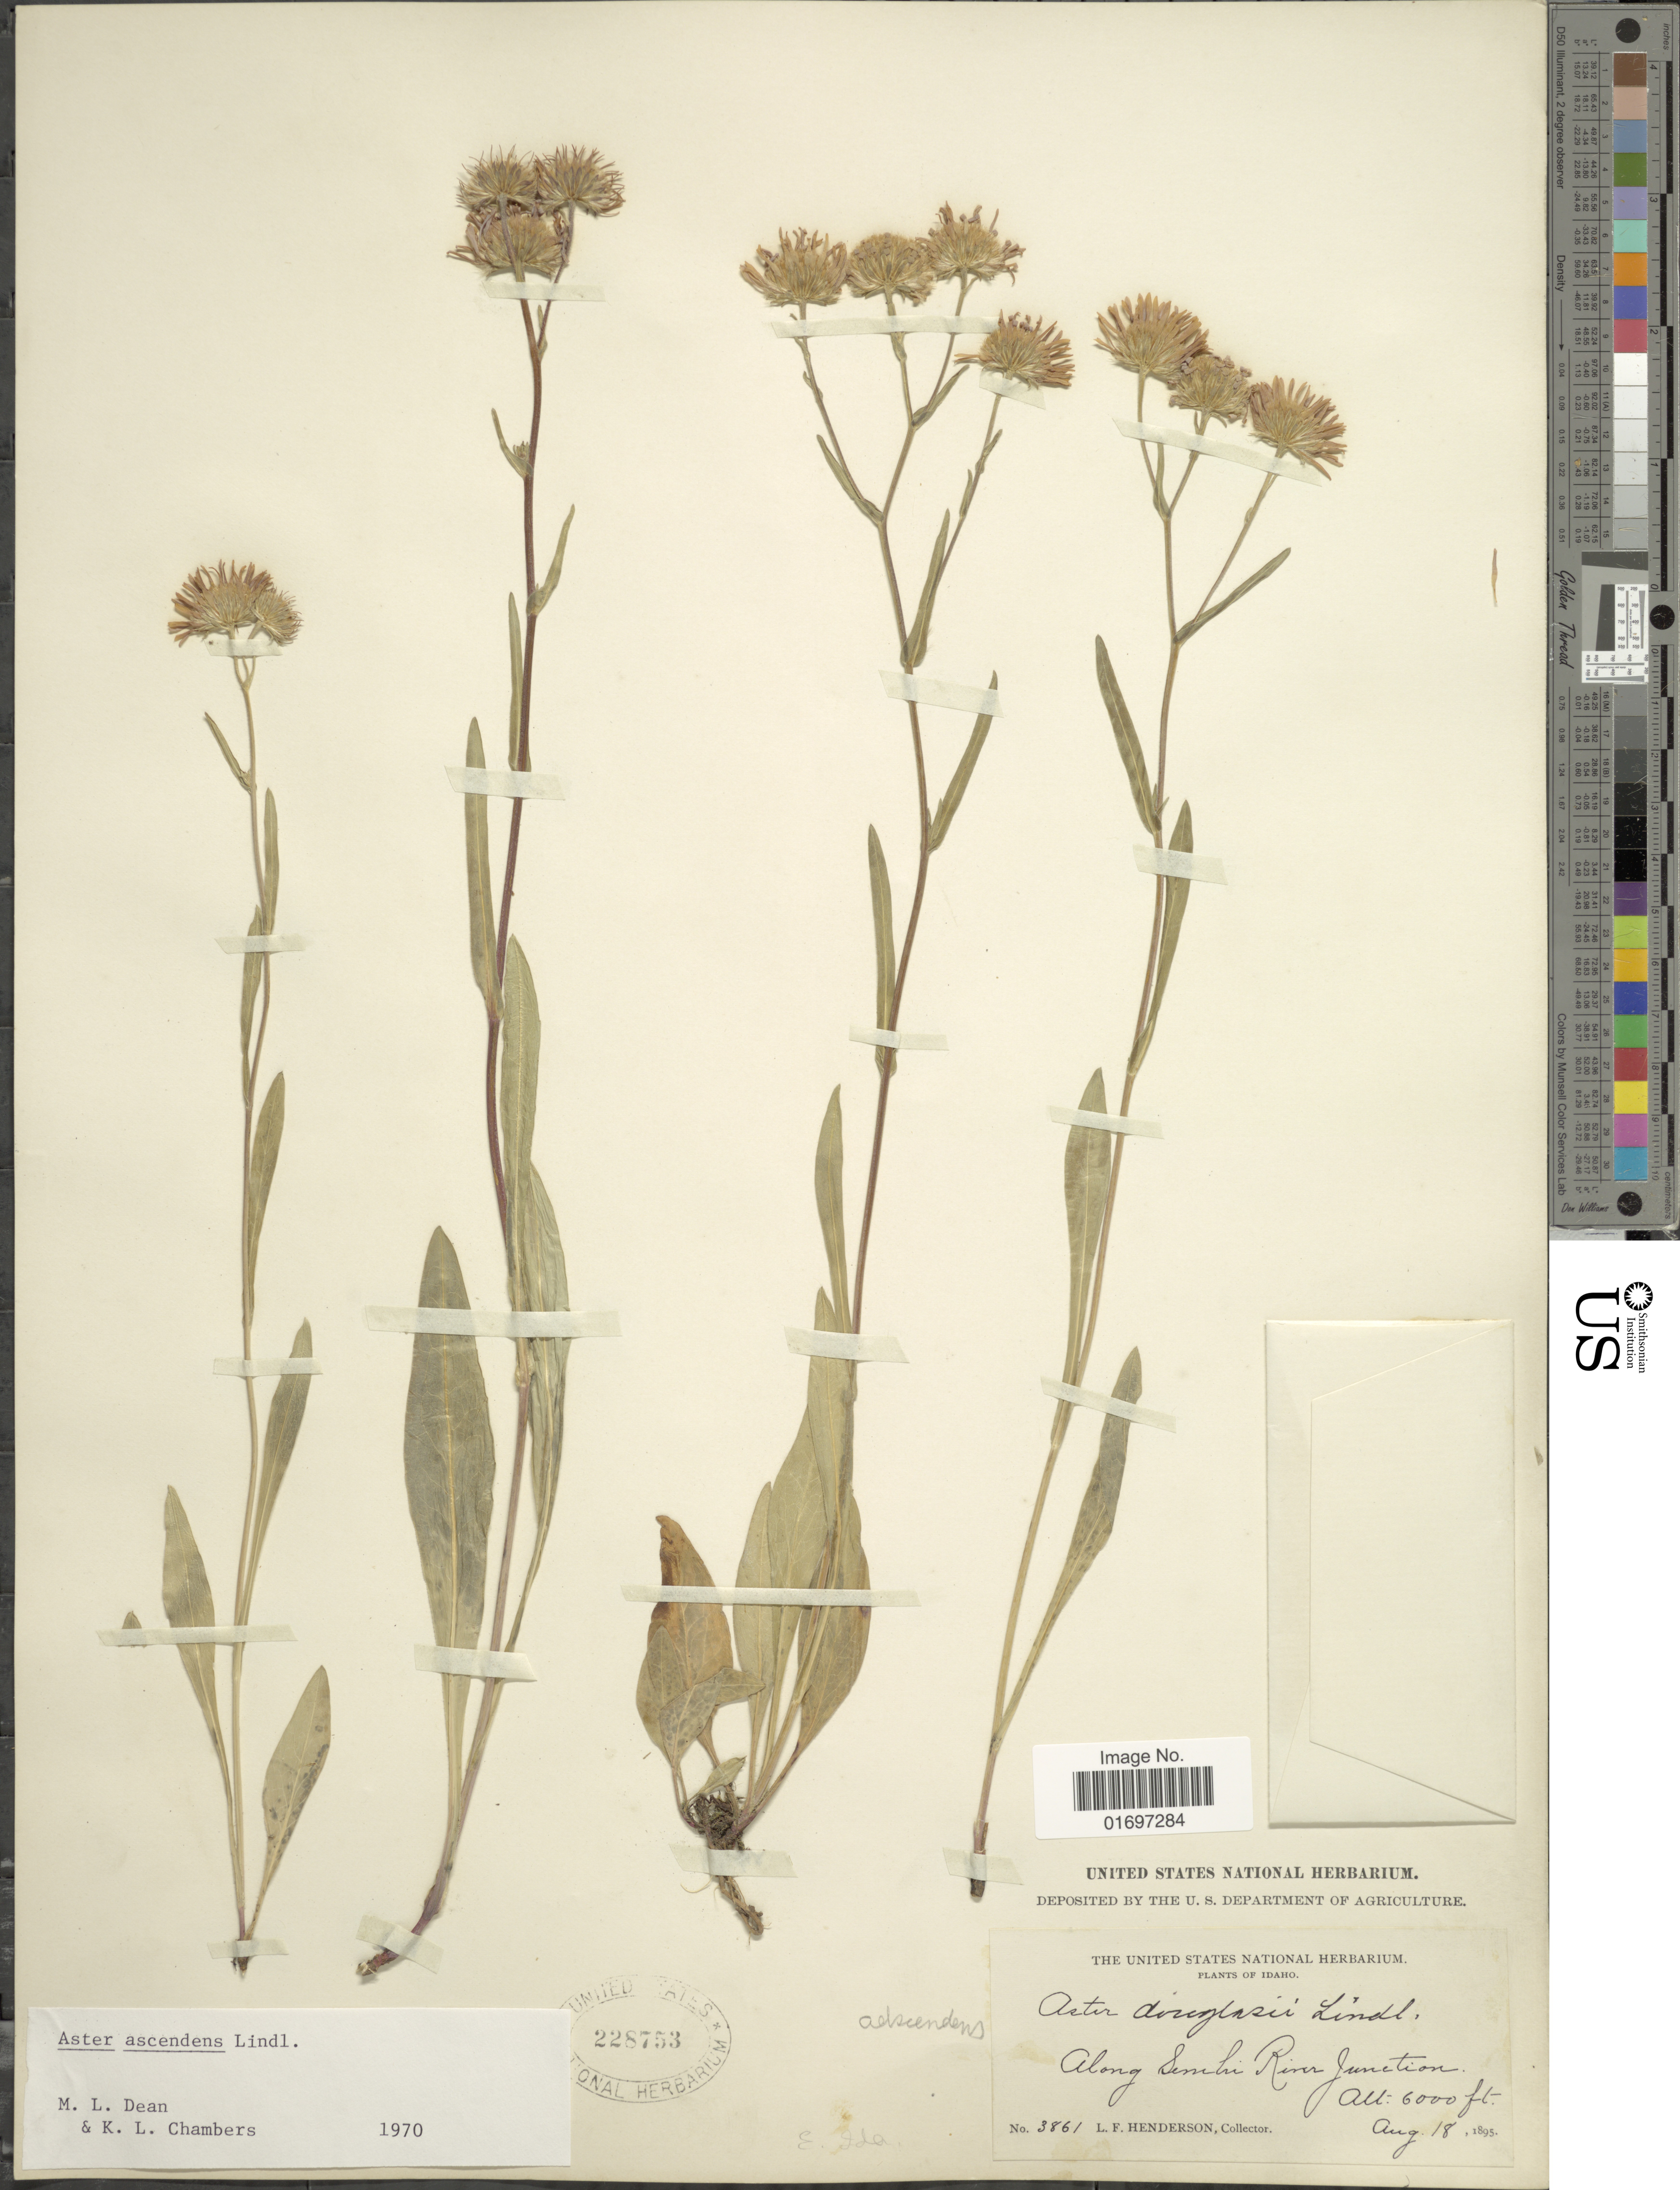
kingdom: Plantae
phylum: Tracheophyta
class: Magnoliopsida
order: Asterales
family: Asteraceae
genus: Symphyotrichum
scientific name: Symphyotrichum ascendens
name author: (Lindl.) G.L. Nesom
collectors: L. Henderson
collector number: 3861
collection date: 1895-08-18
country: United States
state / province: Idaho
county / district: Lemhi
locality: Along Lemhi River Junction.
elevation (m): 1829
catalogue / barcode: US 228753